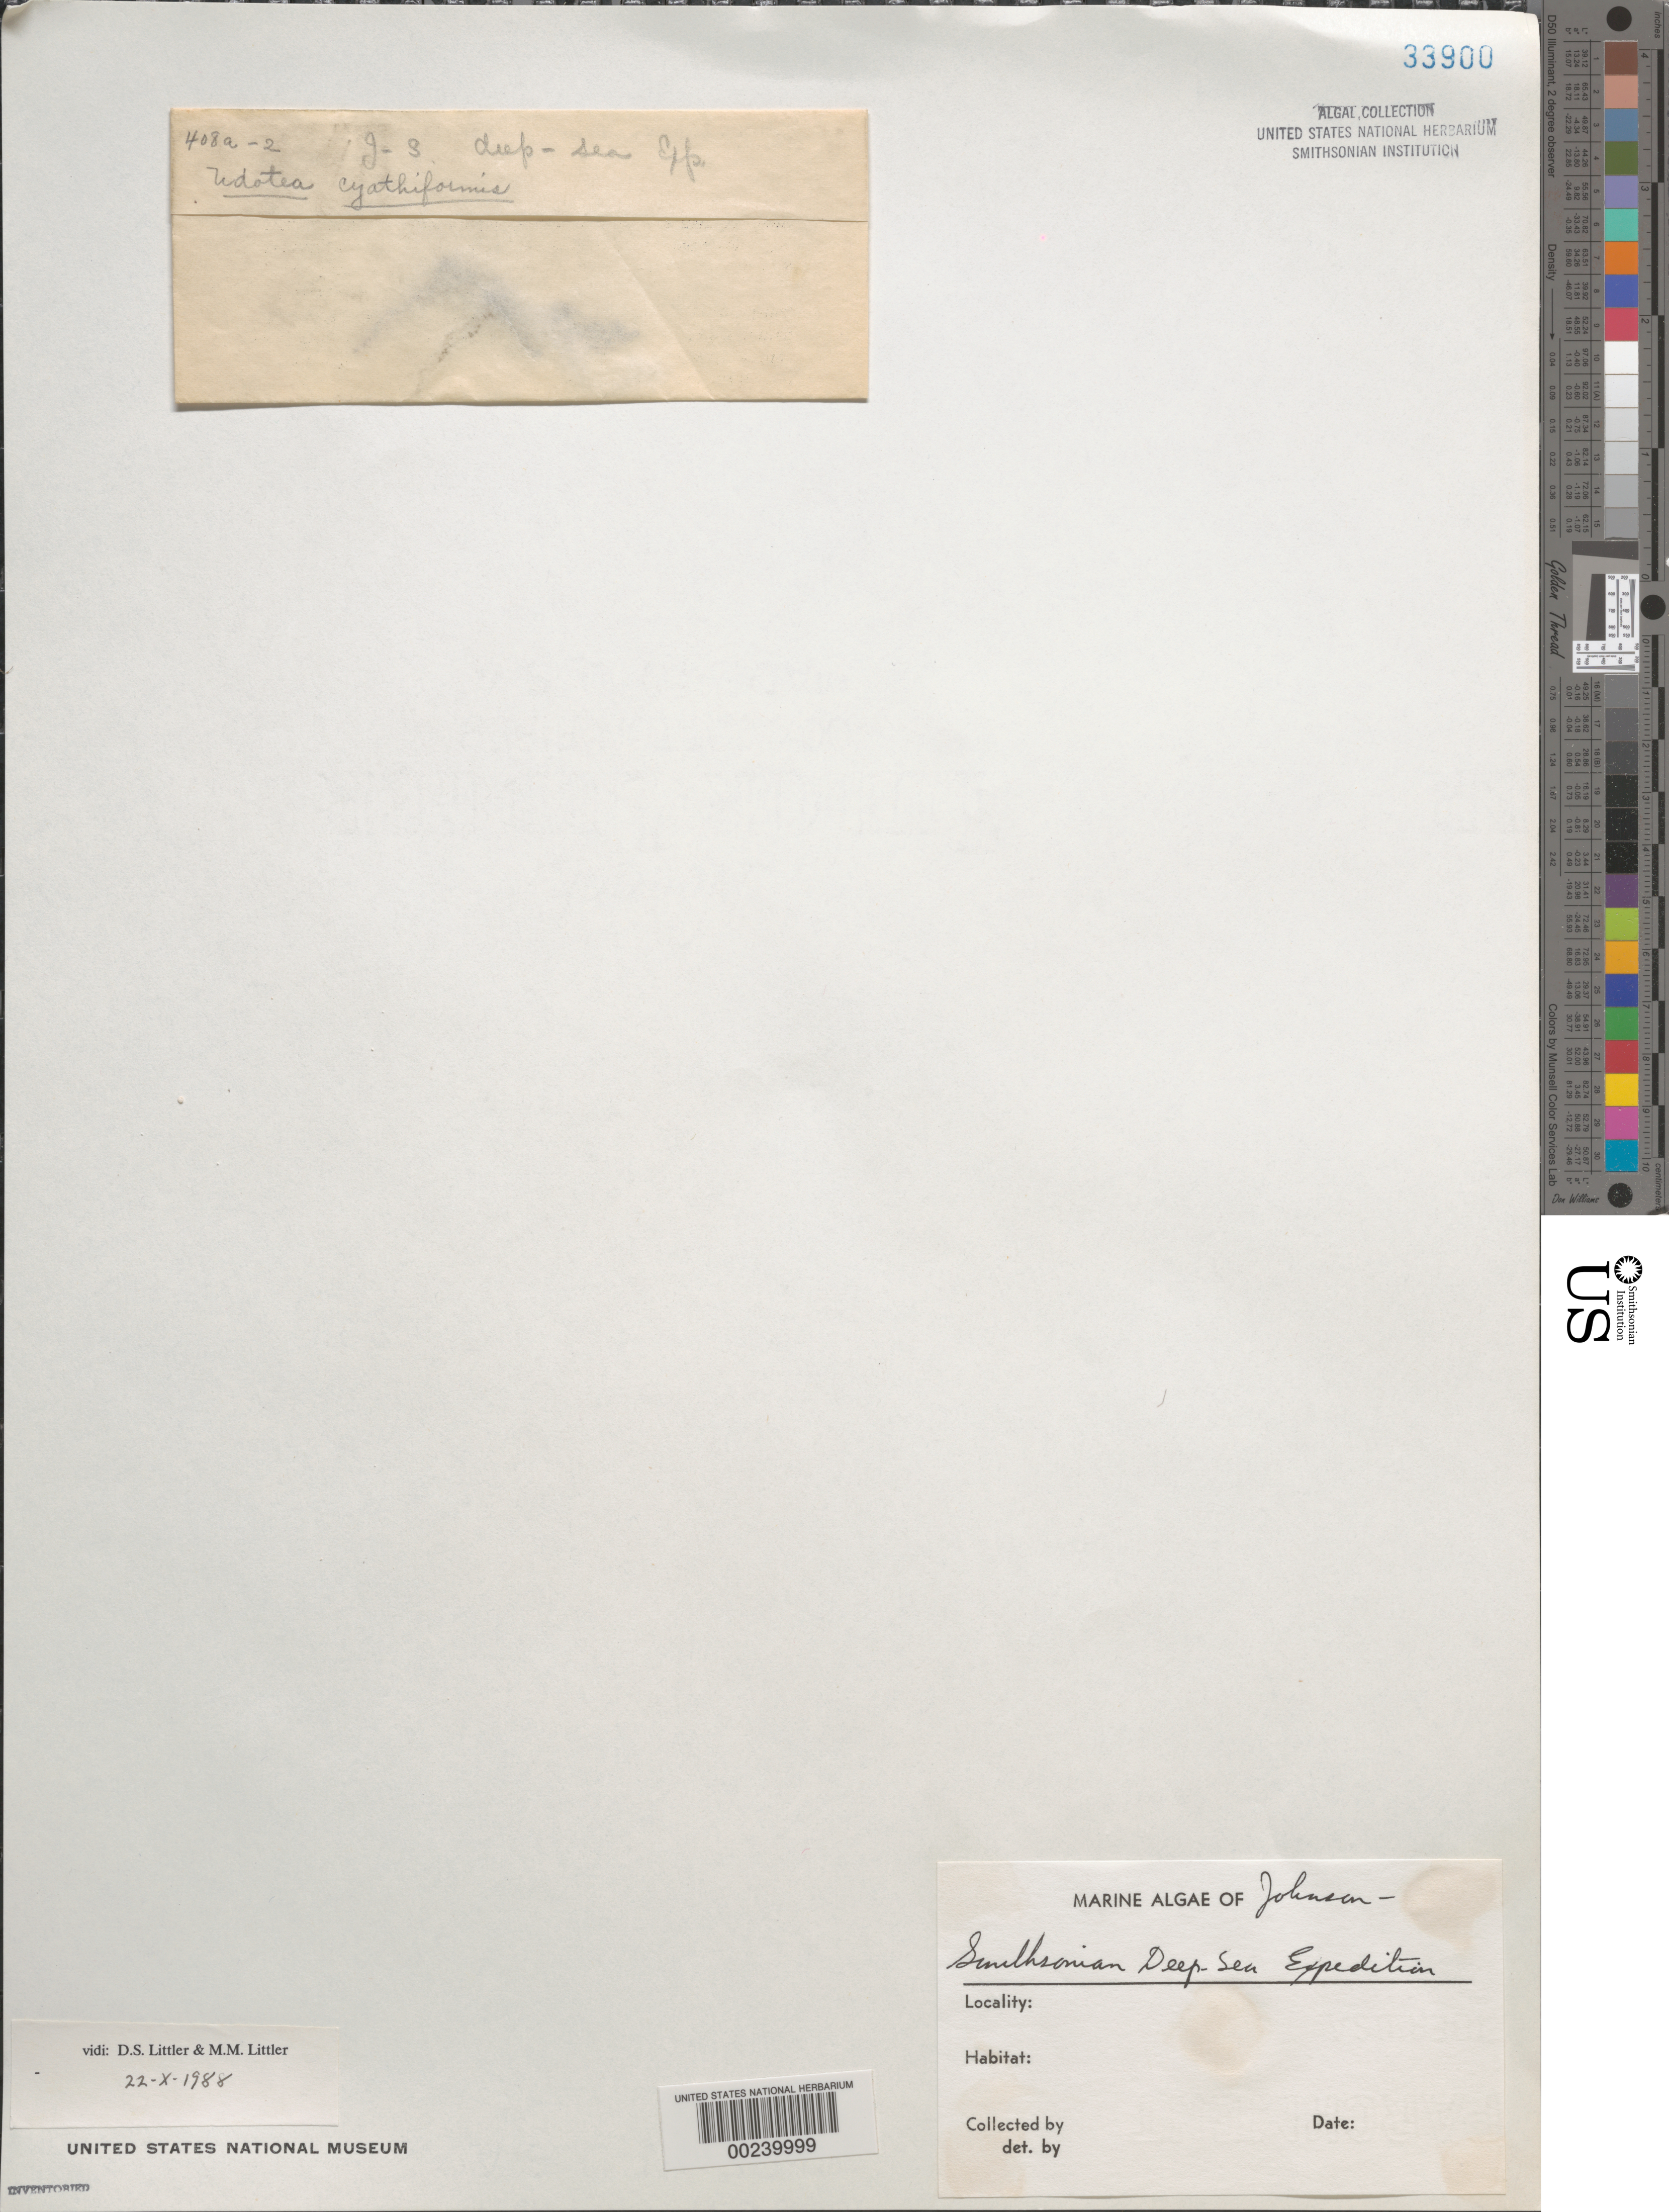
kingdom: Plantae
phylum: Chlorophyta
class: Ulvophyceae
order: Bryopsidales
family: Udoteaceae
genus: Udotea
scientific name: Udotea cyathiformis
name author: Decne.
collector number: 408a-2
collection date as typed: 26 Feb 1933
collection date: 1933-02-26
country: Puerto Rico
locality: North of Culebra Island, in the narrow channel, taking bearings of Punta Tamarindo, Culebra Island, and Stream Point, 9-10 fathoms, station 80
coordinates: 18 19' 05" N, 65 19' 20" W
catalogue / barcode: US 33900